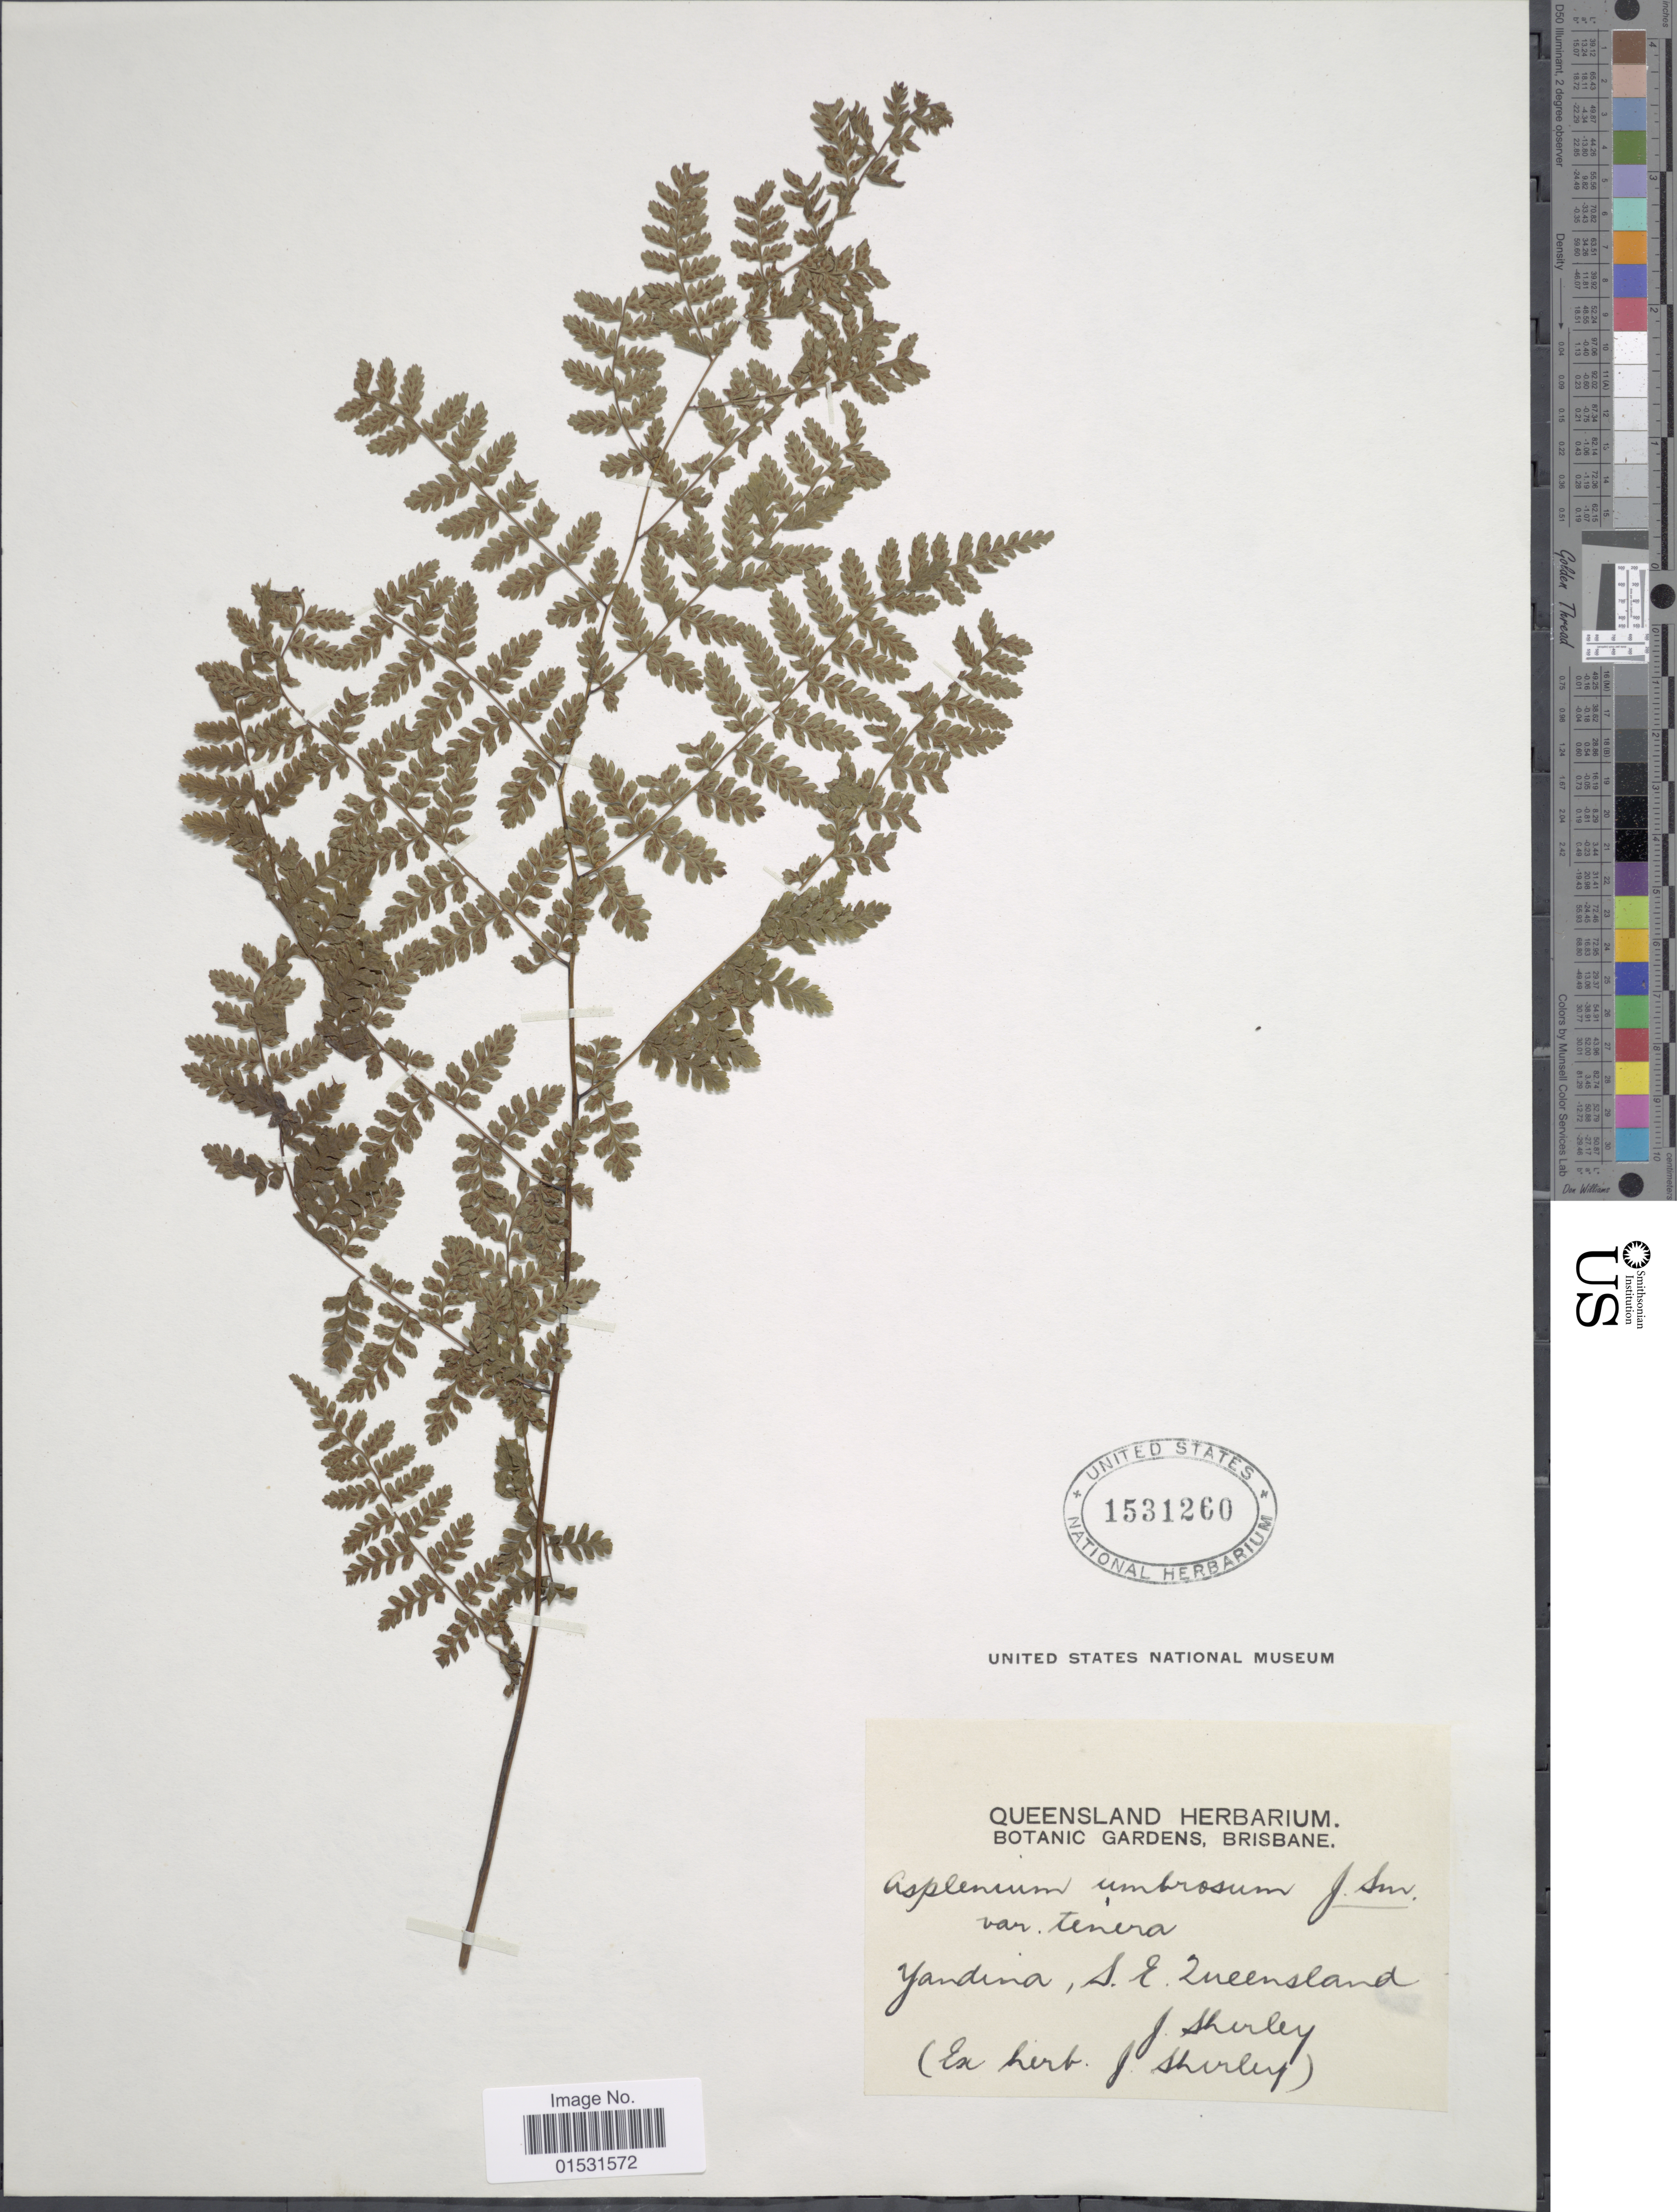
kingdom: Plantae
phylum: Tracheophyta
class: Polypodiopsida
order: Polypodiales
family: Athyriaceae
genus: Athyrium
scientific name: Athyrium australe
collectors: J. Shirley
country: Australia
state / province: Queensland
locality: Yandina, S.E. Queensland.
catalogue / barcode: US 1531260